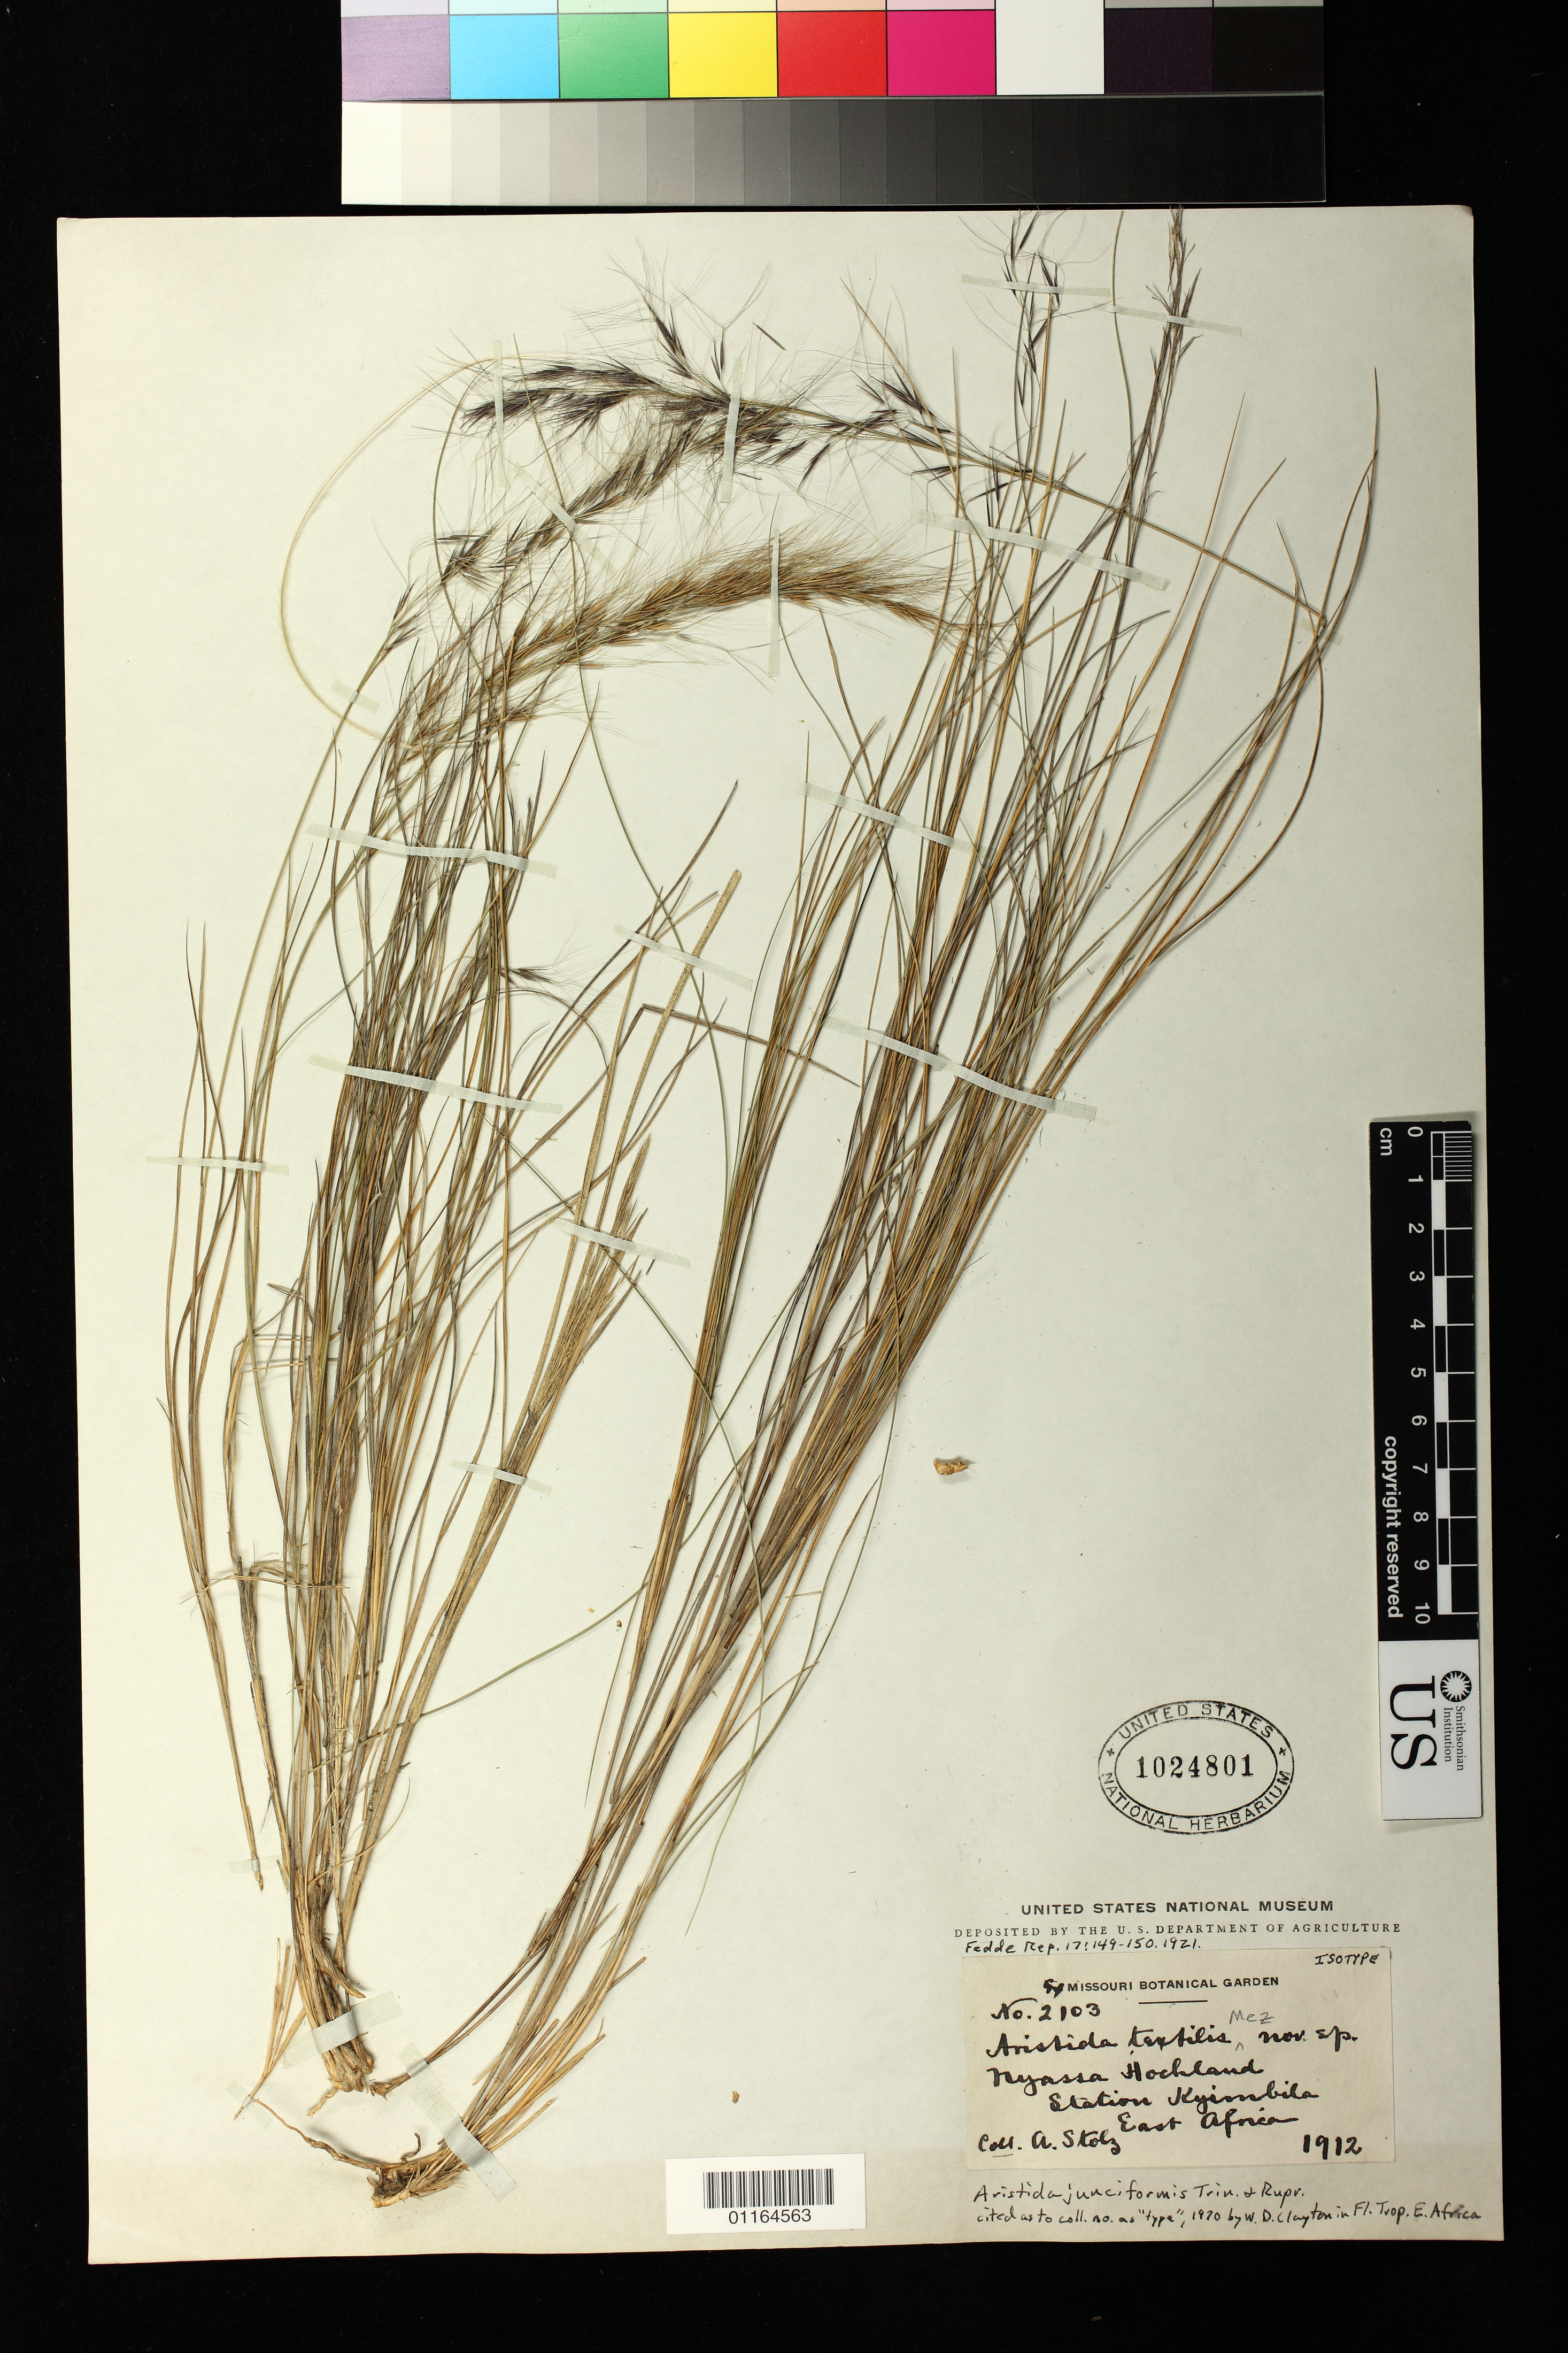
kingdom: Plantae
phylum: Tracheophyta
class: Liliopsida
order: Poales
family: Poaceae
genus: Aristida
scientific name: Aristida textilis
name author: Mez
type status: Isotype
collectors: A. Stolz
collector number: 2103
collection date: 1912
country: Tanzania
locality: East Africa [Ostafrika]: Nyassa Hochland, Station Kyimbila.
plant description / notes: ex herb. Missouri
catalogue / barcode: US 1024801